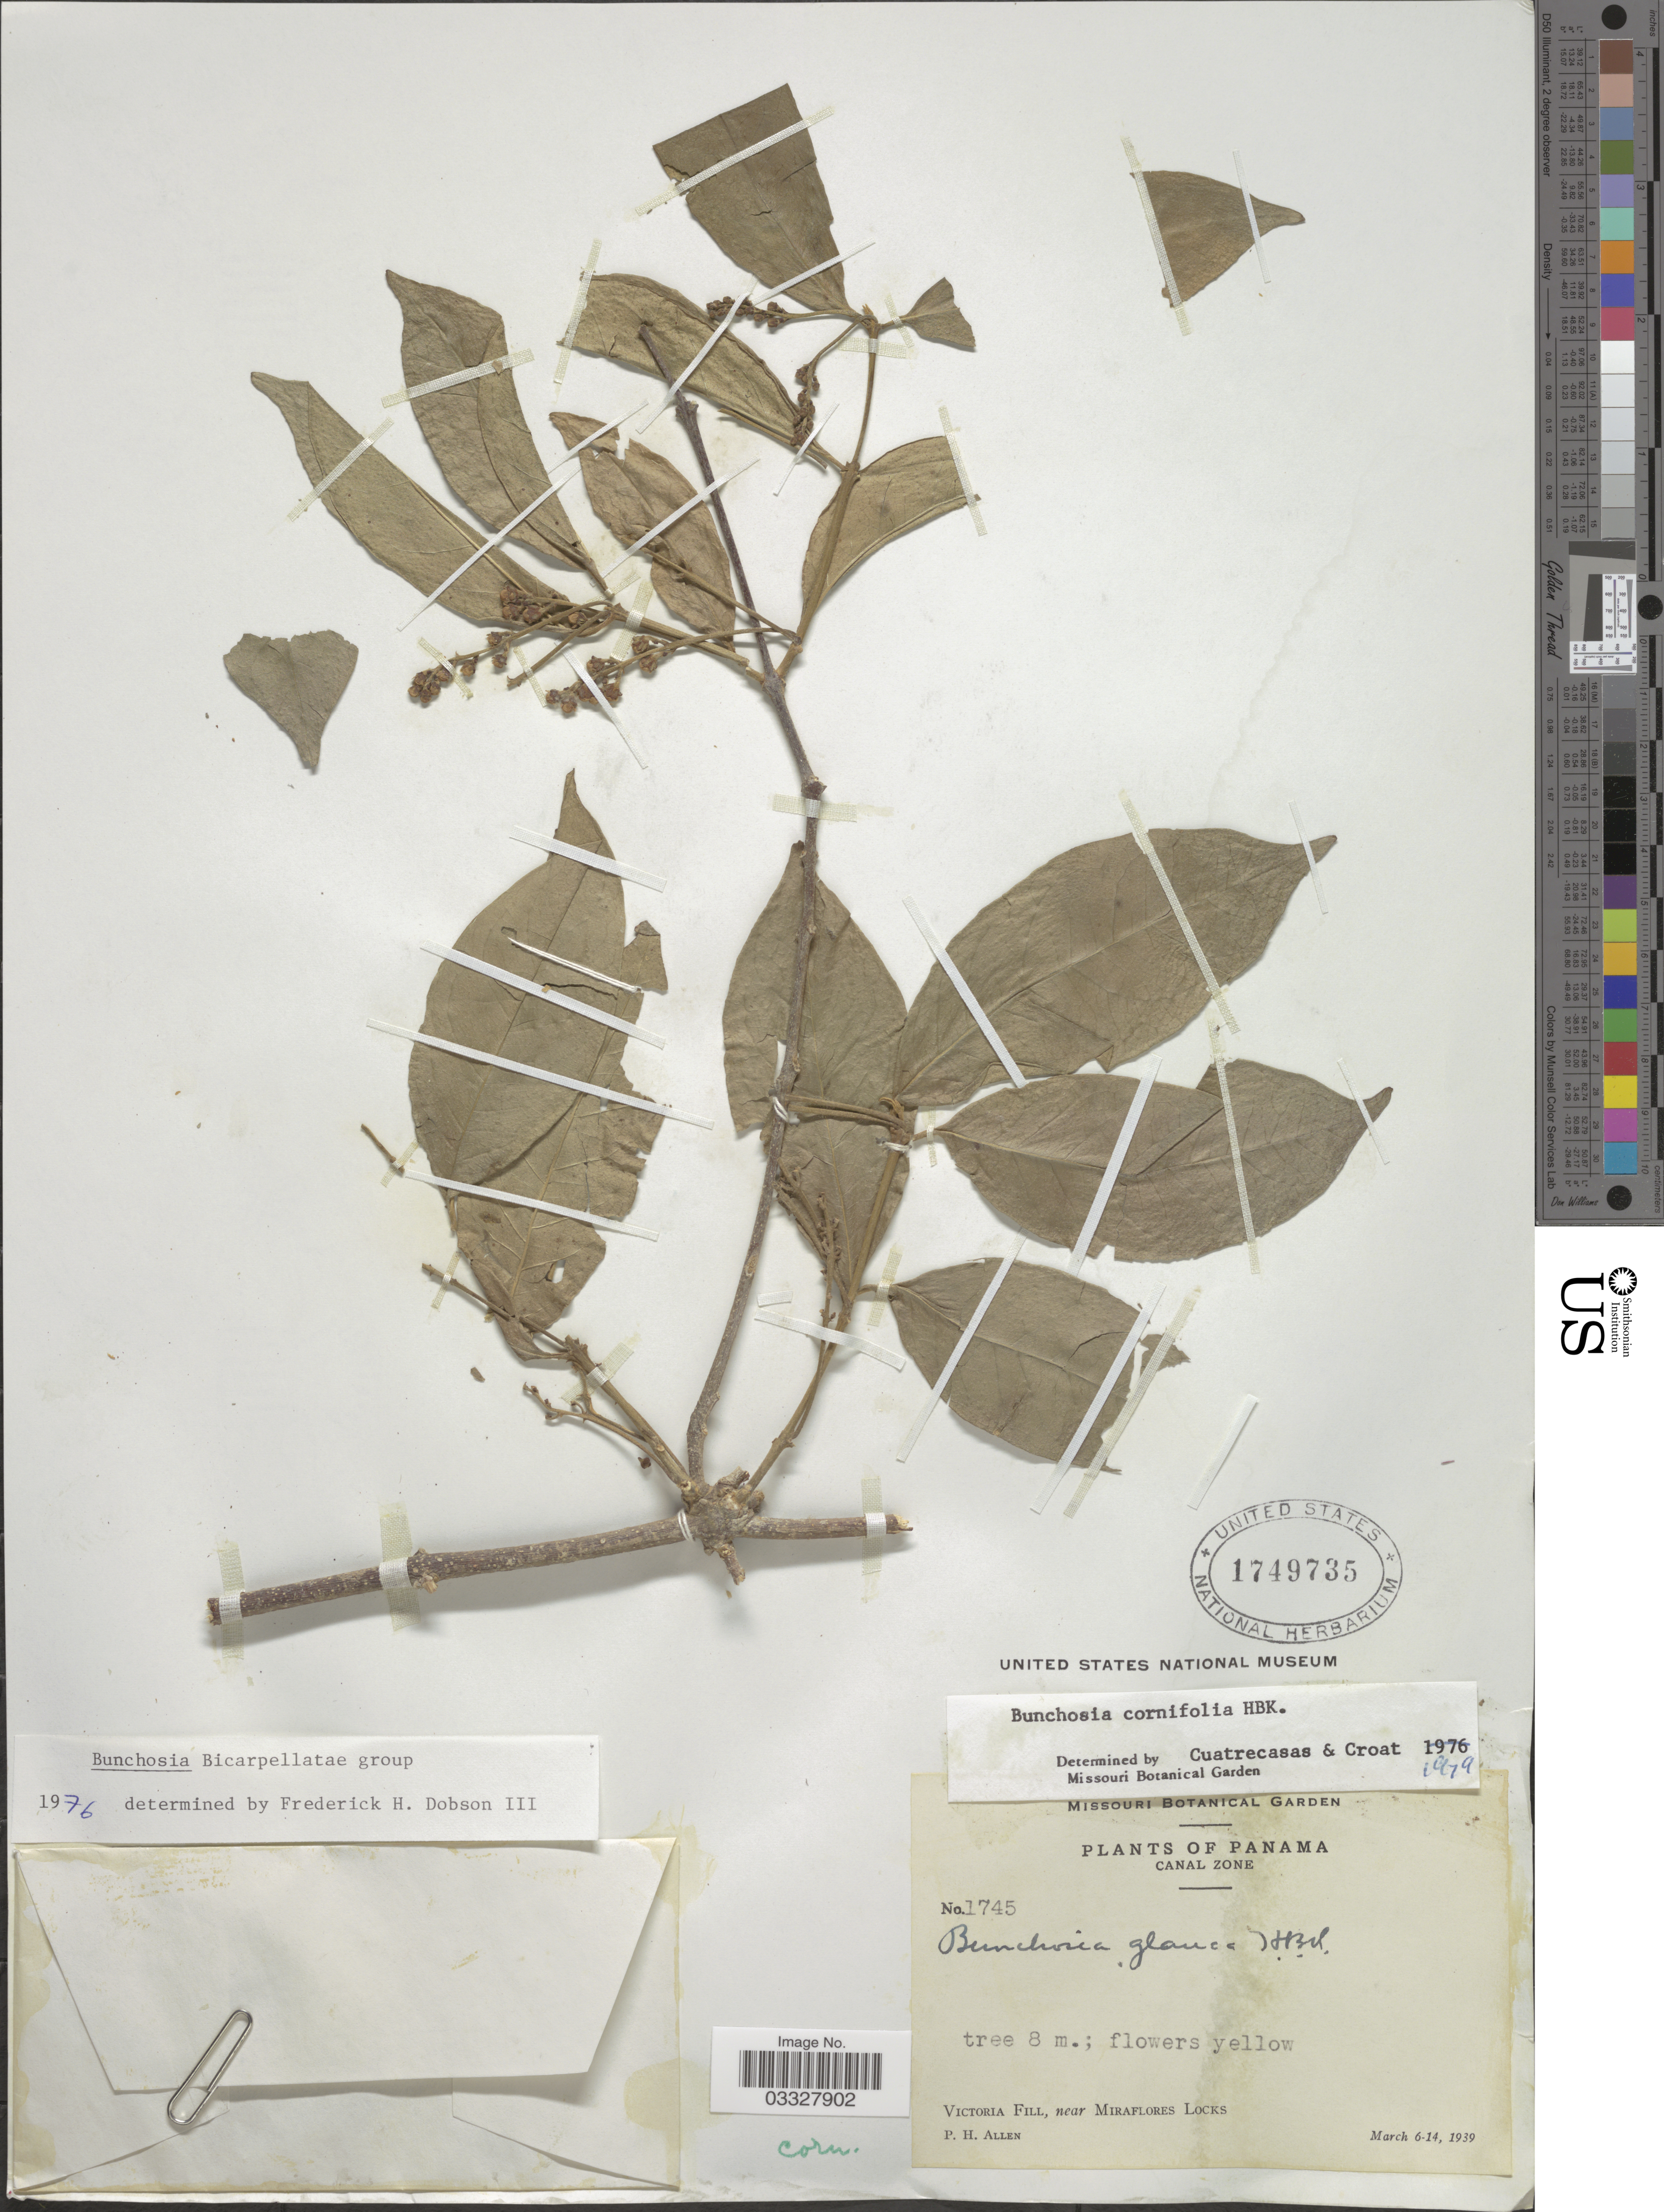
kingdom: Plantae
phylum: Tracheophyta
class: Magnoliopsida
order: Malpighiales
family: Malpighiaceae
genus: Bunchosia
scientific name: Bunchosia cornifolia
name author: Kunth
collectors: P. H. Allen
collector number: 1745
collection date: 1939-03-06/1939-03-14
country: Panama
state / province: Panamá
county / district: Canal Zone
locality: Canal Zone. Victoria Fill, near Miraflores Locks.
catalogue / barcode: US 1749735